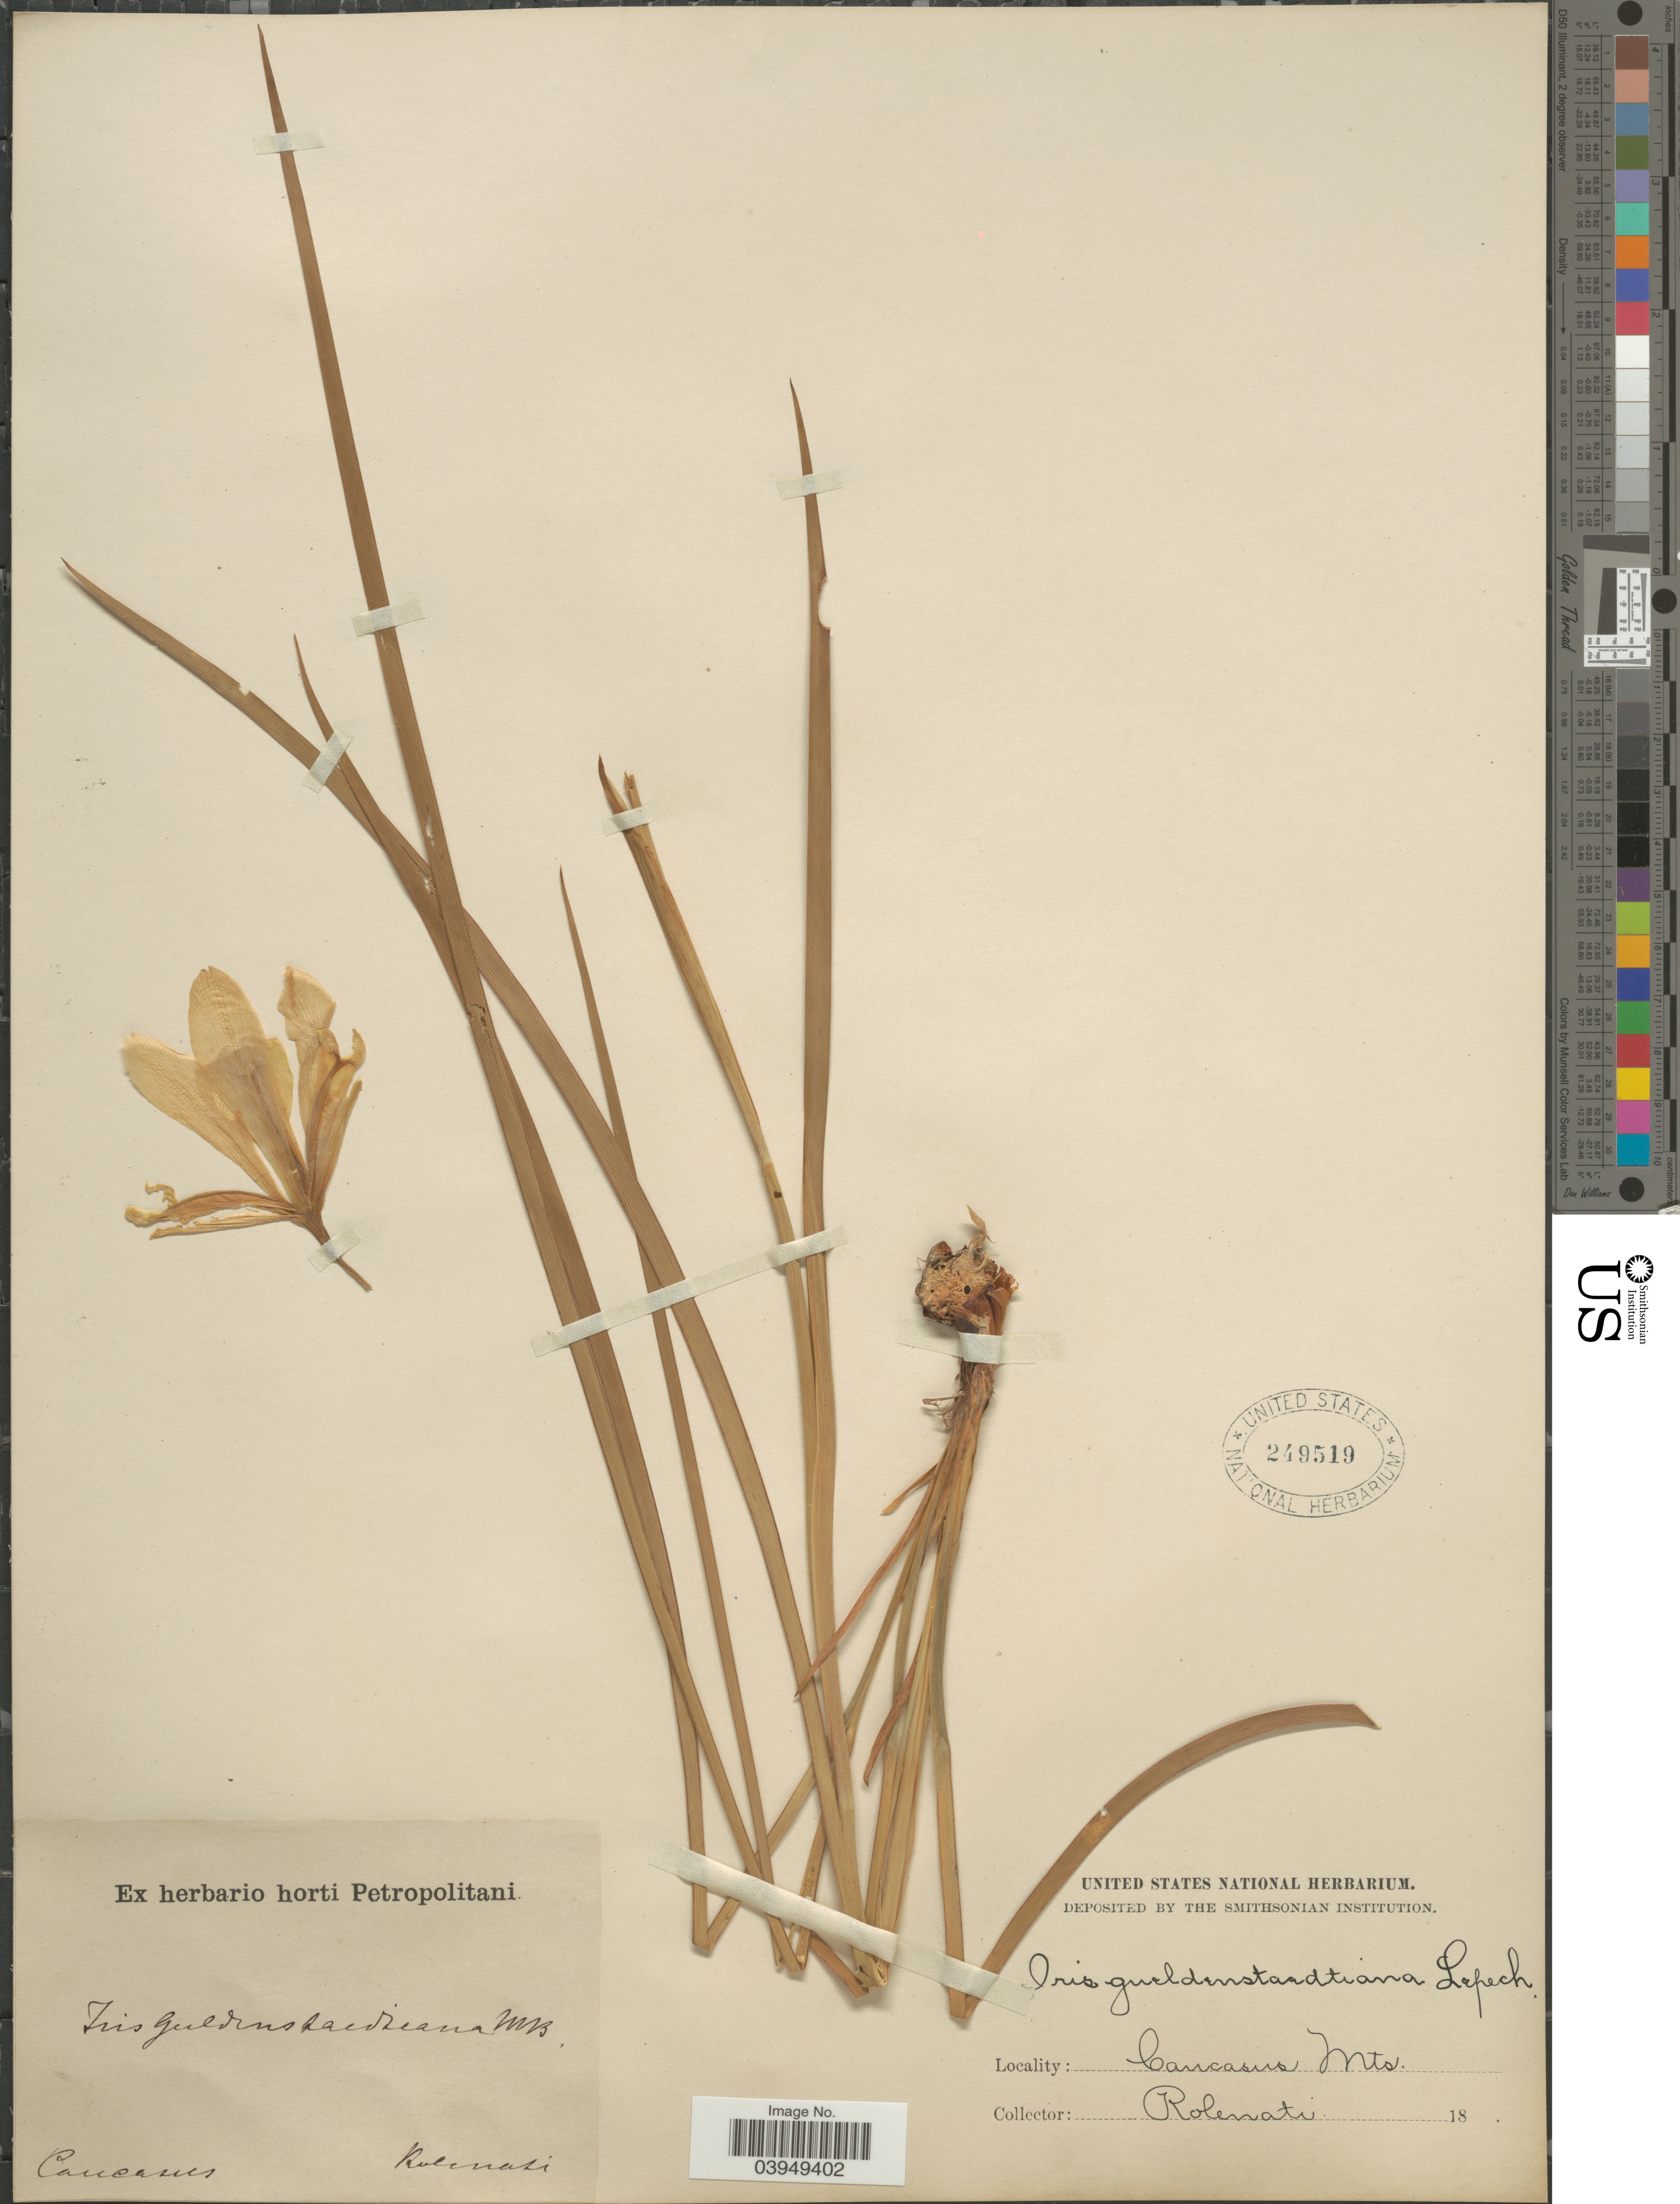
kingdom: Plantae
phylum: Tracheophyta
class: Liliopsida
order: Asparagales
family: Iridaceae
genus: Iris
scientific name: Iris gueldenstaedtiana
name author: Lepech.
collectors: Rolenati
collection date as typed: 18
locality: Caucasus. Caucasus Mts.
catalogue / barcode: US 249519